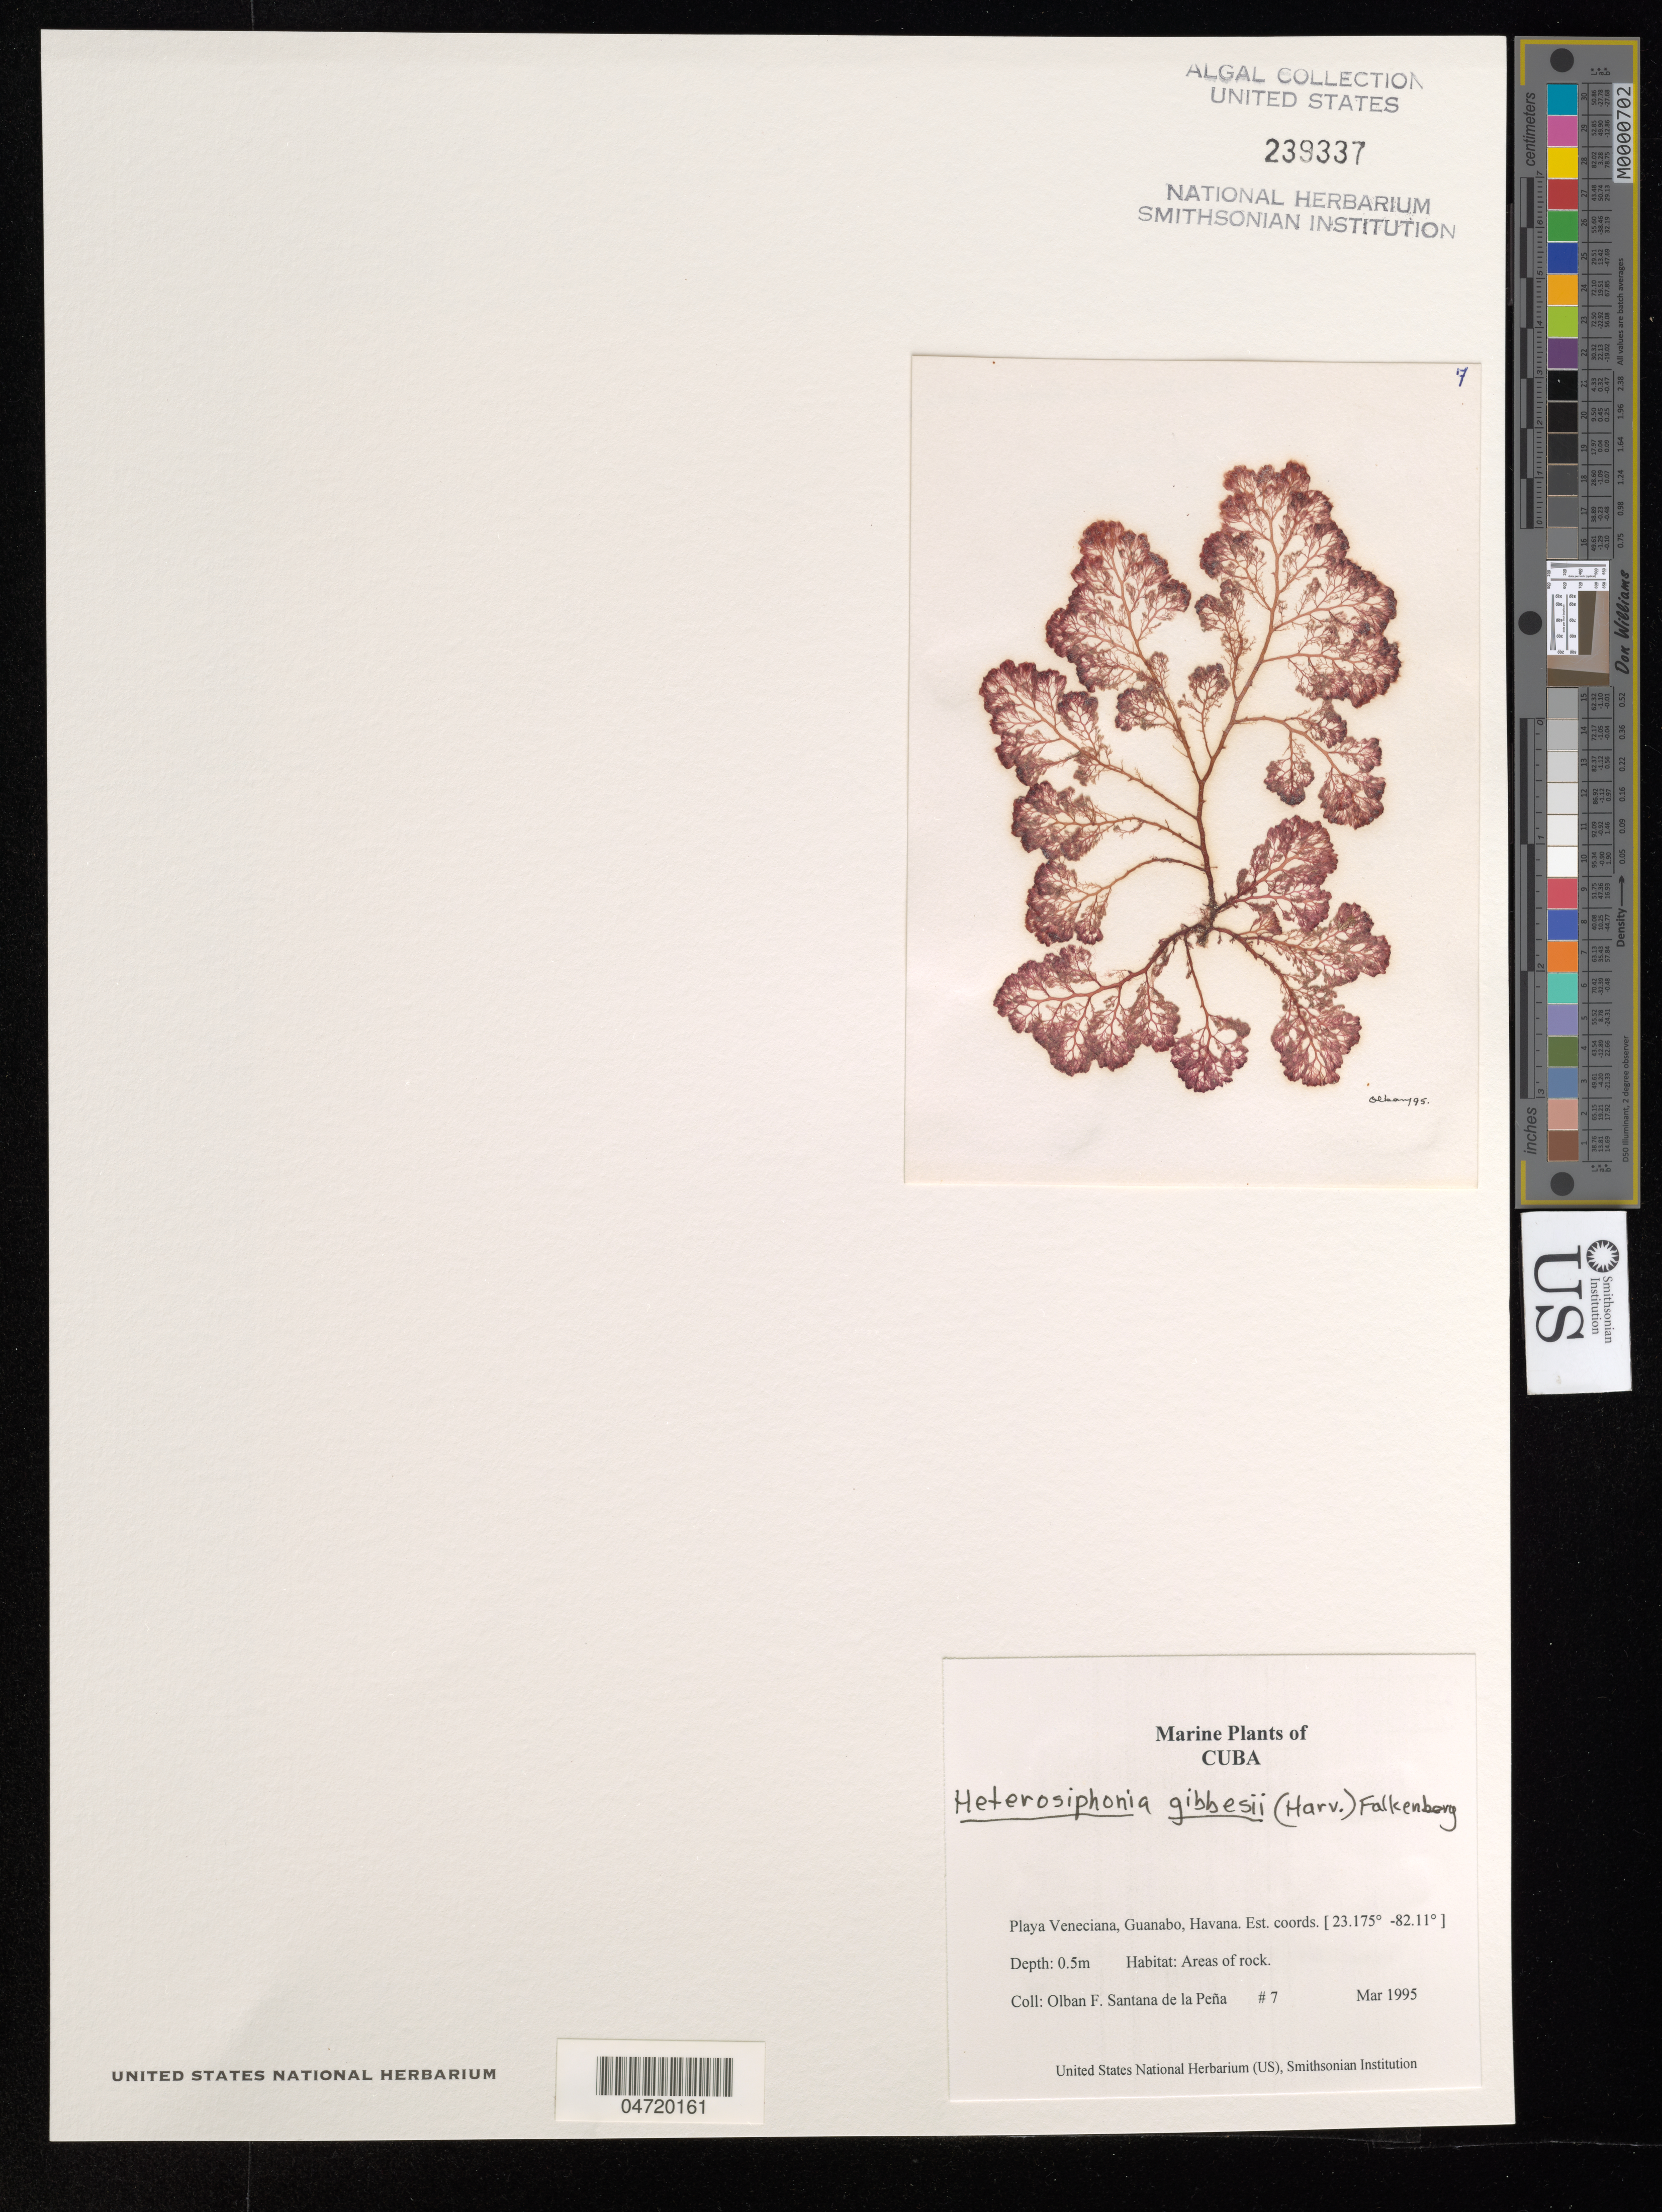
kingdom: Plantae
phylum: Rhodophyta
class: Florideophyceae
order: Ceramiales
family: Dasyaceae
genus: Heterosiphonia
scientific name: Heterosiphonia gibbesii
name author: (Harv.)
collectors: O. Santana de la Peña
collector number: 7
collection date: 1995-03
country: Cuba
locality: Playa Veneciana, Guanabo, Havana.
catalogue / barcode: US 239337